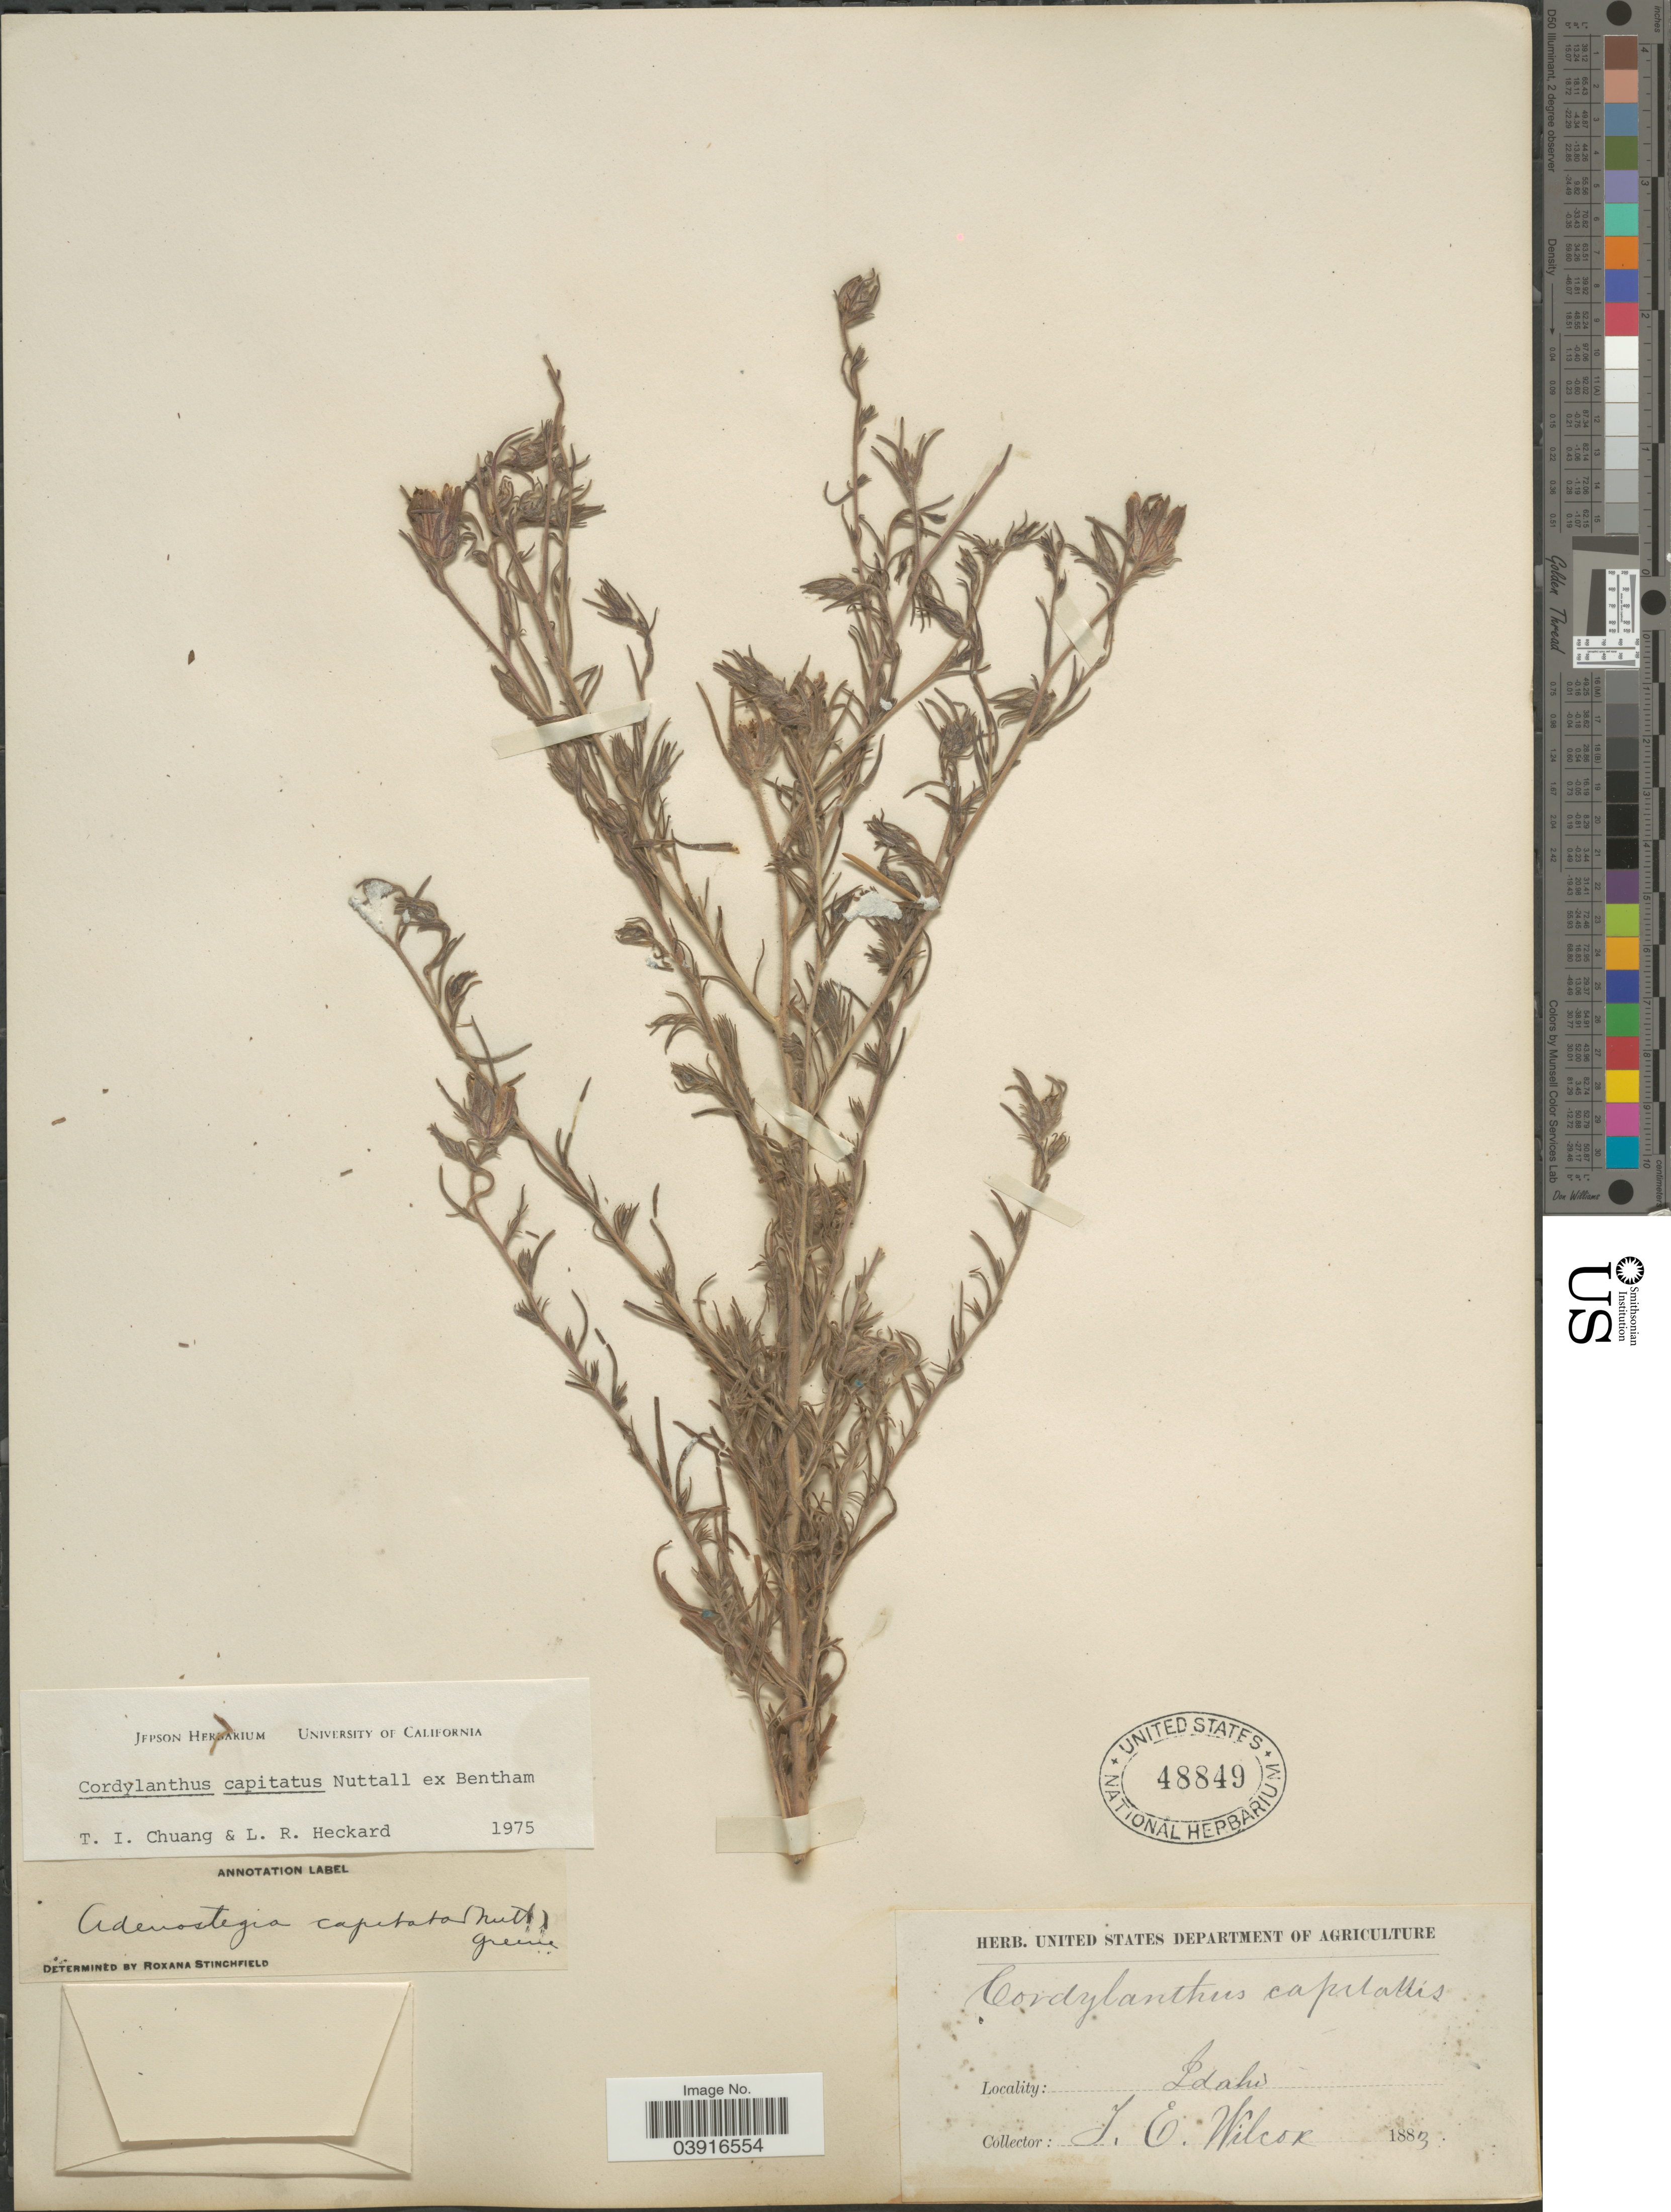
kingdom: Plantae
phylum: Tracheophyta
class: Magnoliopsida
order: Lamiales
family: Orobanchaceae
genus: Cordylanthus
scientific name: Cordylanthus capitatus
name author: Nutt. ex Benth.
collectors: T. E. Wilcox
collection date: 1883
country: United States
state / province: Idaho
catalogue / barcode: US 48849